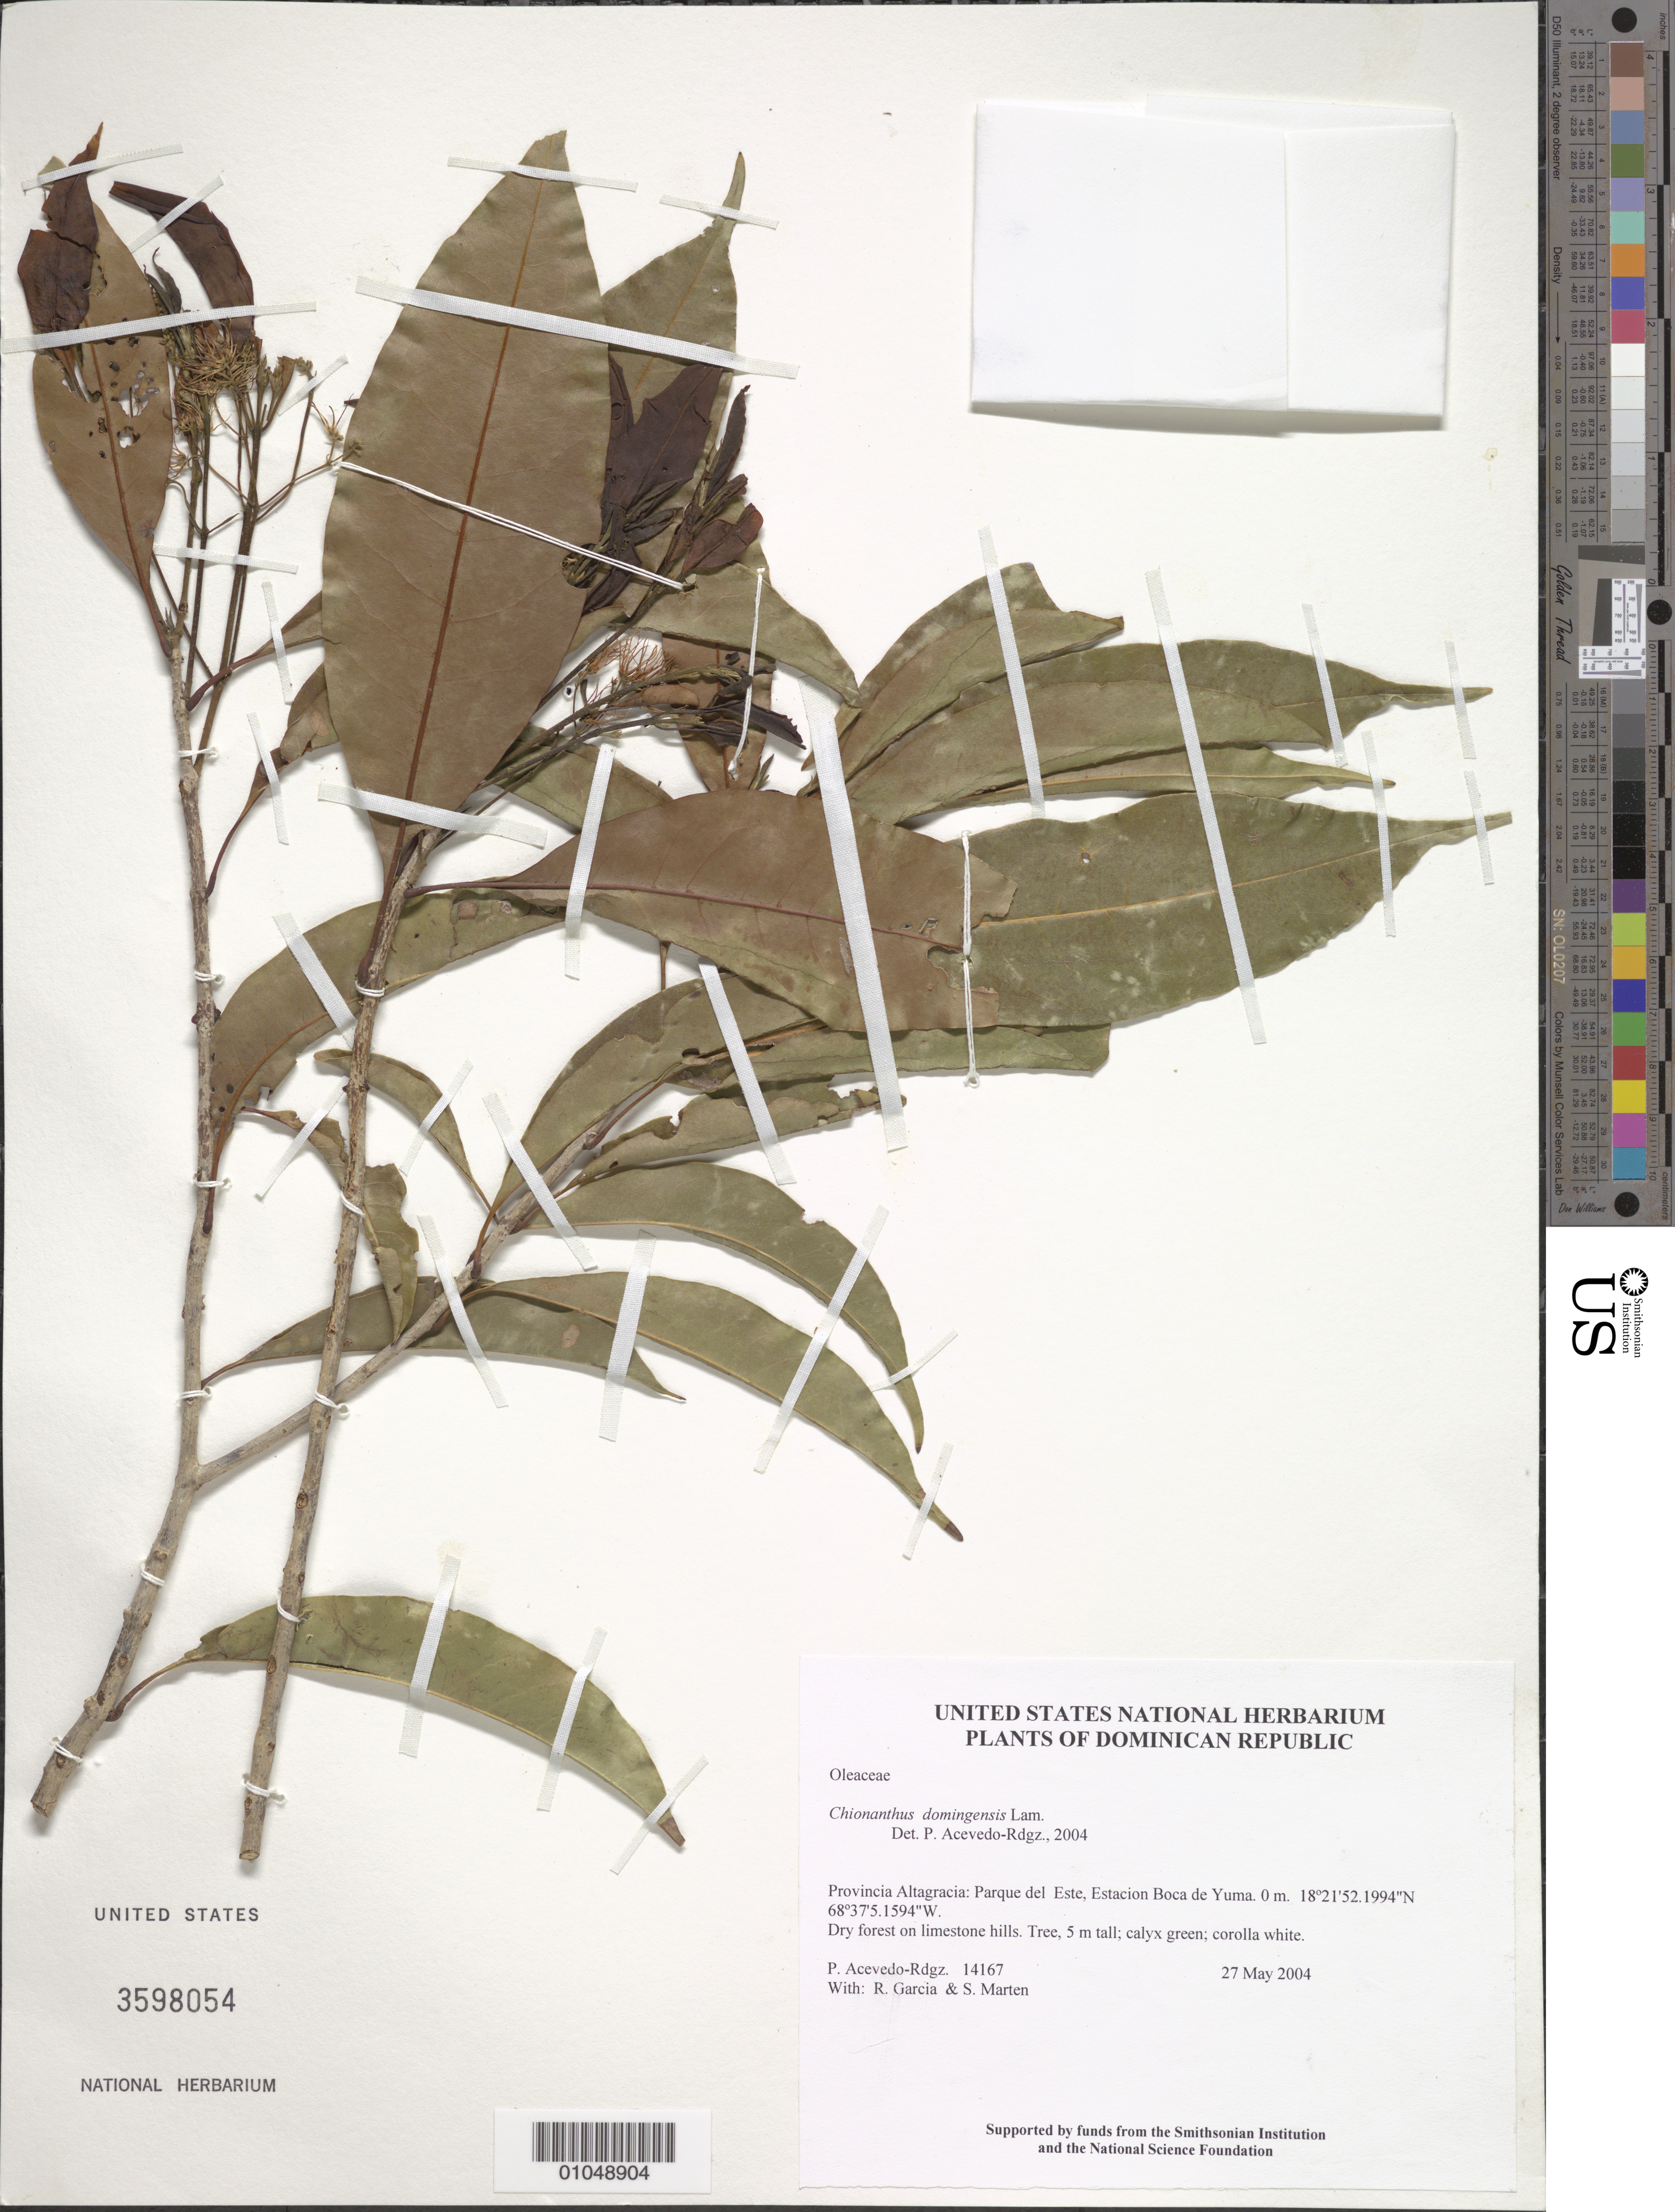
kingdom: Plantae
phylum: Tracheophyta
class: Magnoliopsida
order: Lamiales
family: Oleaceae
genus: Chionanthus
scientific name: Chionanthus domingensis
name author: Lam.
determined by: Acevedo-Rodríguez, P., (BOT), Smithsonian Institution - National Museum of Natural History (UNITED STATES)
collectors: P. Acevedo-Rodr., R. G. García & S. Marten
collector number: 14167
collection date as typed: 27 May 2004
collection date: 2004-05-27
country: Dominican Republic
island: Hispaniola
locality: Provincia Altagracia: Parque del Este, Estacion Boca de Yuma.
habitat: Dry forest on limestone hills.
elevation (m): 0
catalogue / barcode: US 3598054